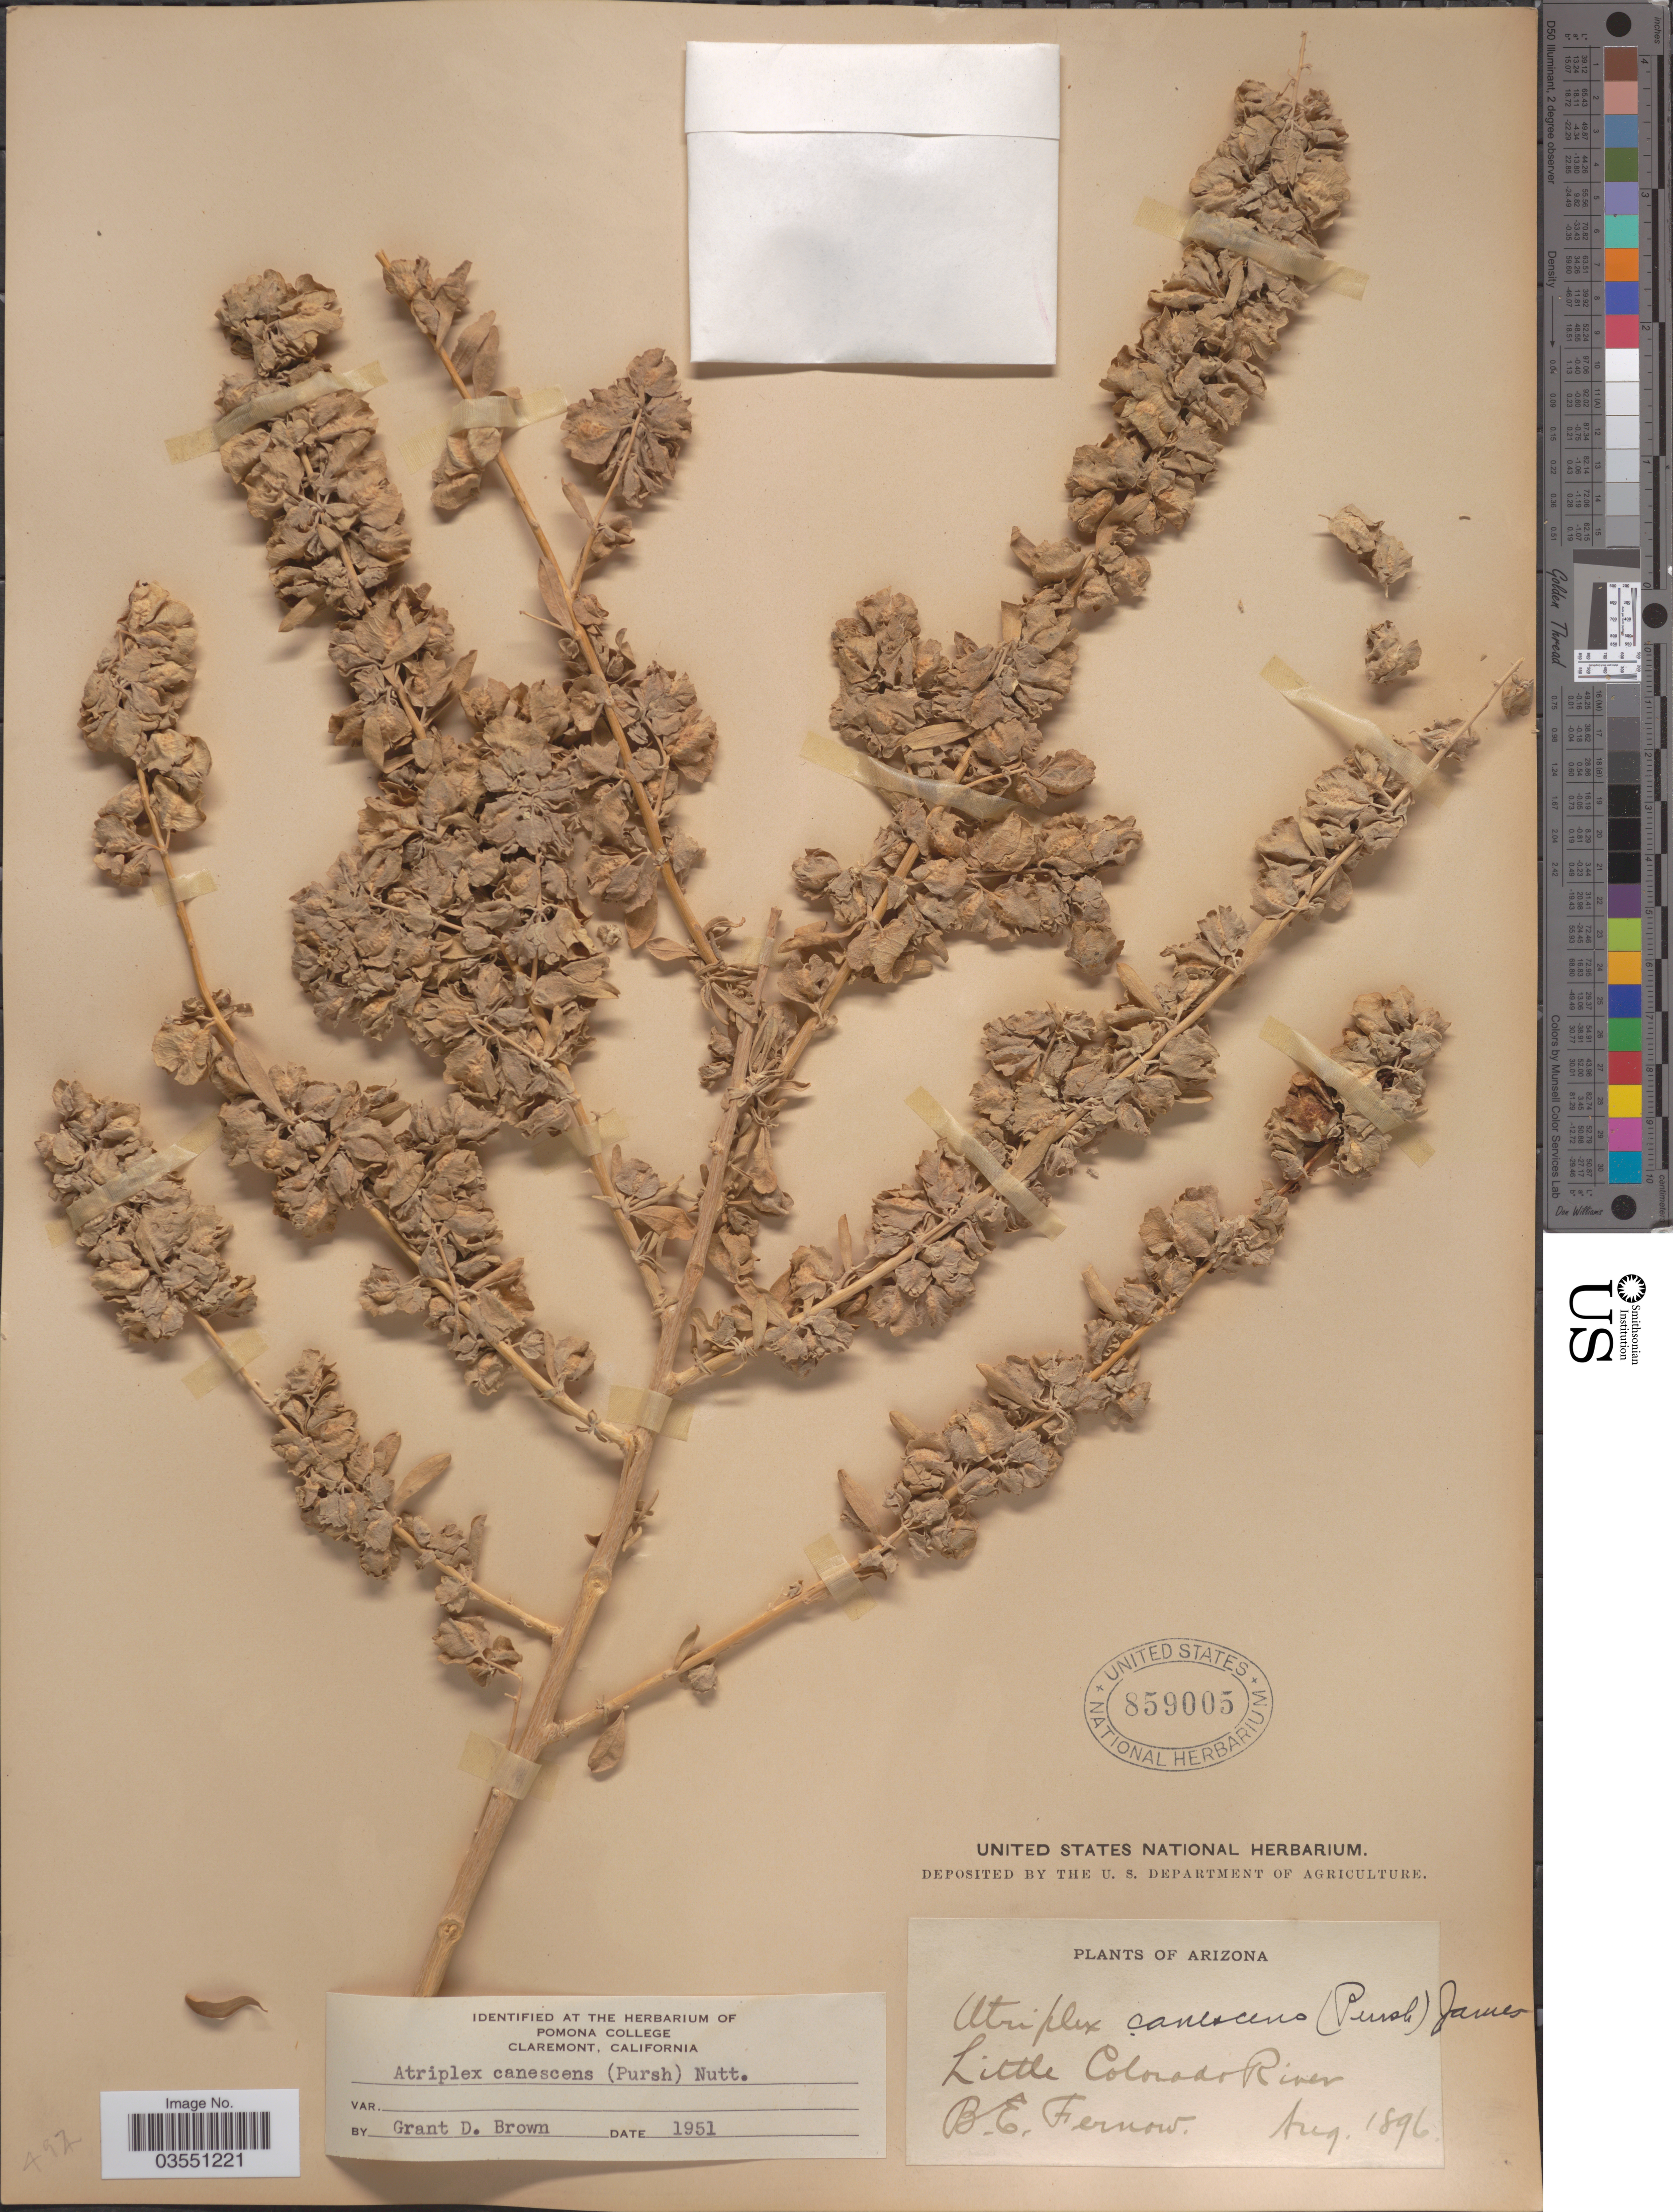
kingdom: Plantae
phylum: Tracheophyta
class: Magnoliopsida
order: Caryophyllales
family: Amaranthaceae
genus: Atriplex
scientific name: Atriplex canescens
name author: (Pursh) Nutt.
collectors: B. Fernow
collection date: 1896-08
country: United States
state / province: Arizona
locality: Little Colorado River.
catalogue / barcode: US 859005